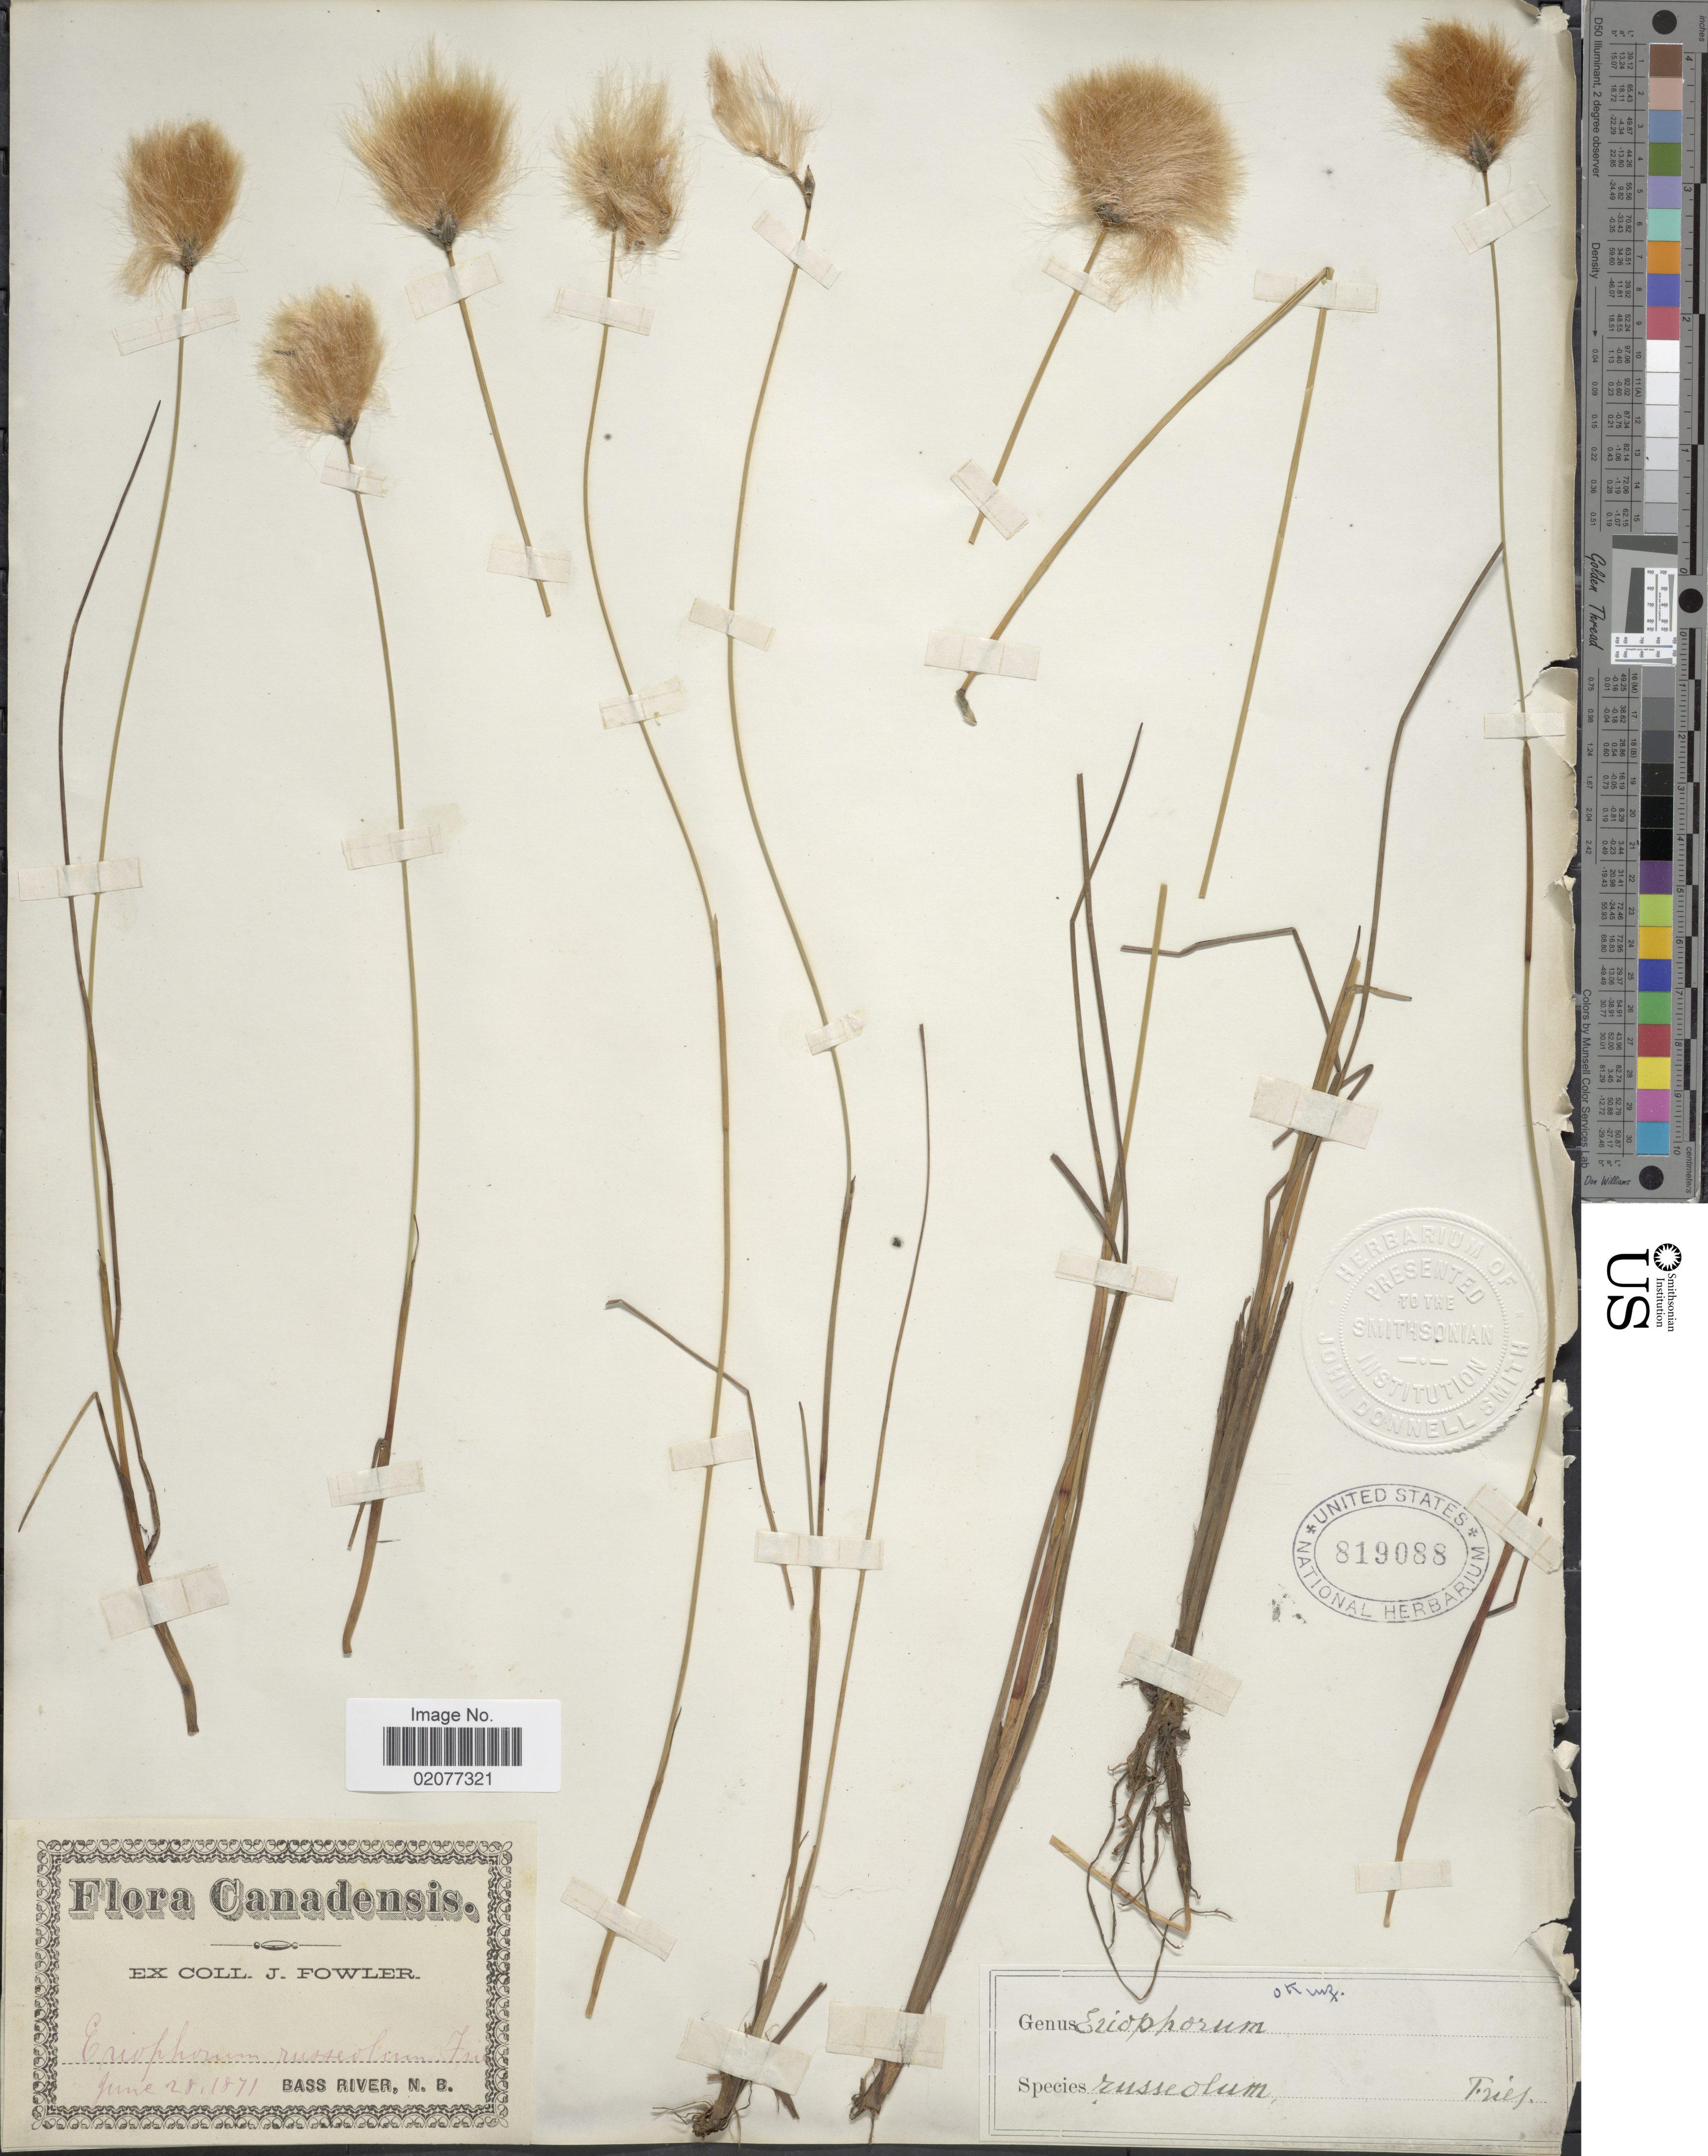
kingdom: Plantae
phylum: Tracheophyta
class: Liliopsida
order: Poales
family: Cyperaceae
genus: Eriophorum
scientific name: Eriophorum chamissonis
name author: C.A. Mey.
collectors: J. P. Fowler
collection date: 1871-06-28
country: Canada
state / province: New Brunswick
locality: Bass River, N.B.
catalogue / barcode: US 819088